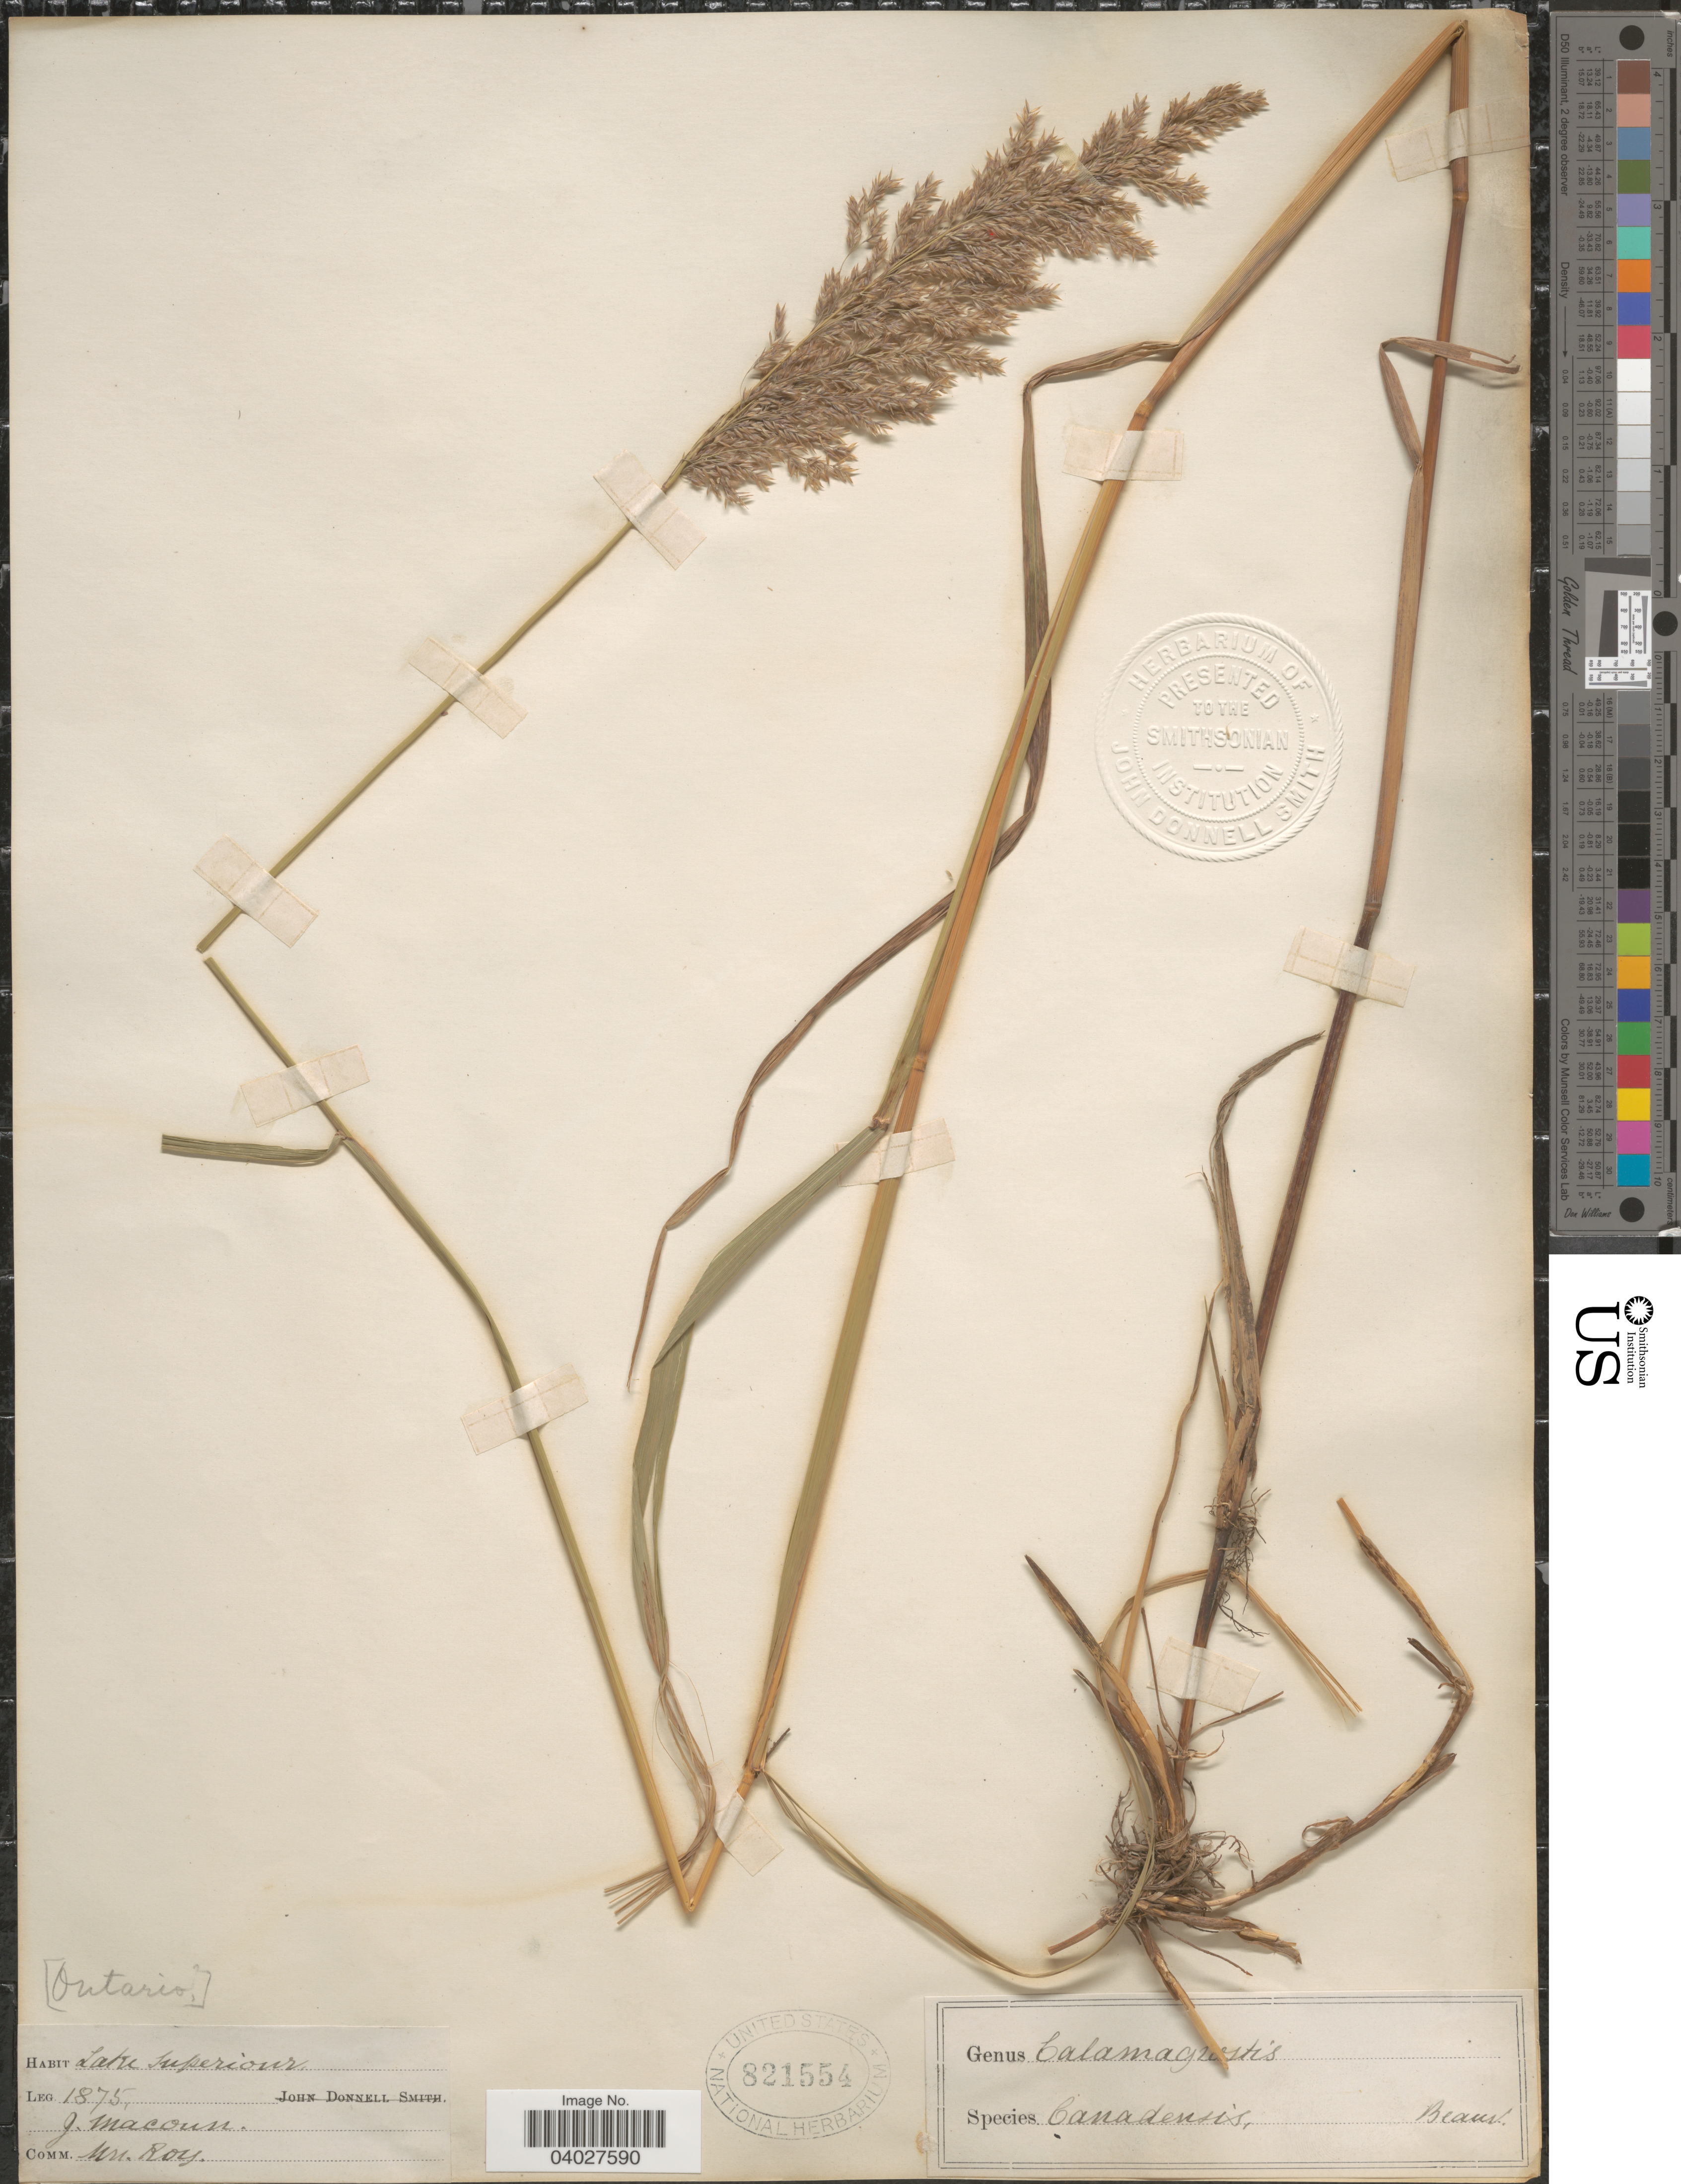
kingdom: Plantae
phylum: Tracheophyta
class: Liliopsida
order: Poales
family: Poaceae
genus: Calamagrostis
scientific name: Calamagrostis canadensis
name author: (Michx.) P. Beauv.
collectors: J. Macoun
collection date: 1875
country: Canada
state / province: Ontario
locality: Lake Superiour.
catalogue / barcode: US 821554